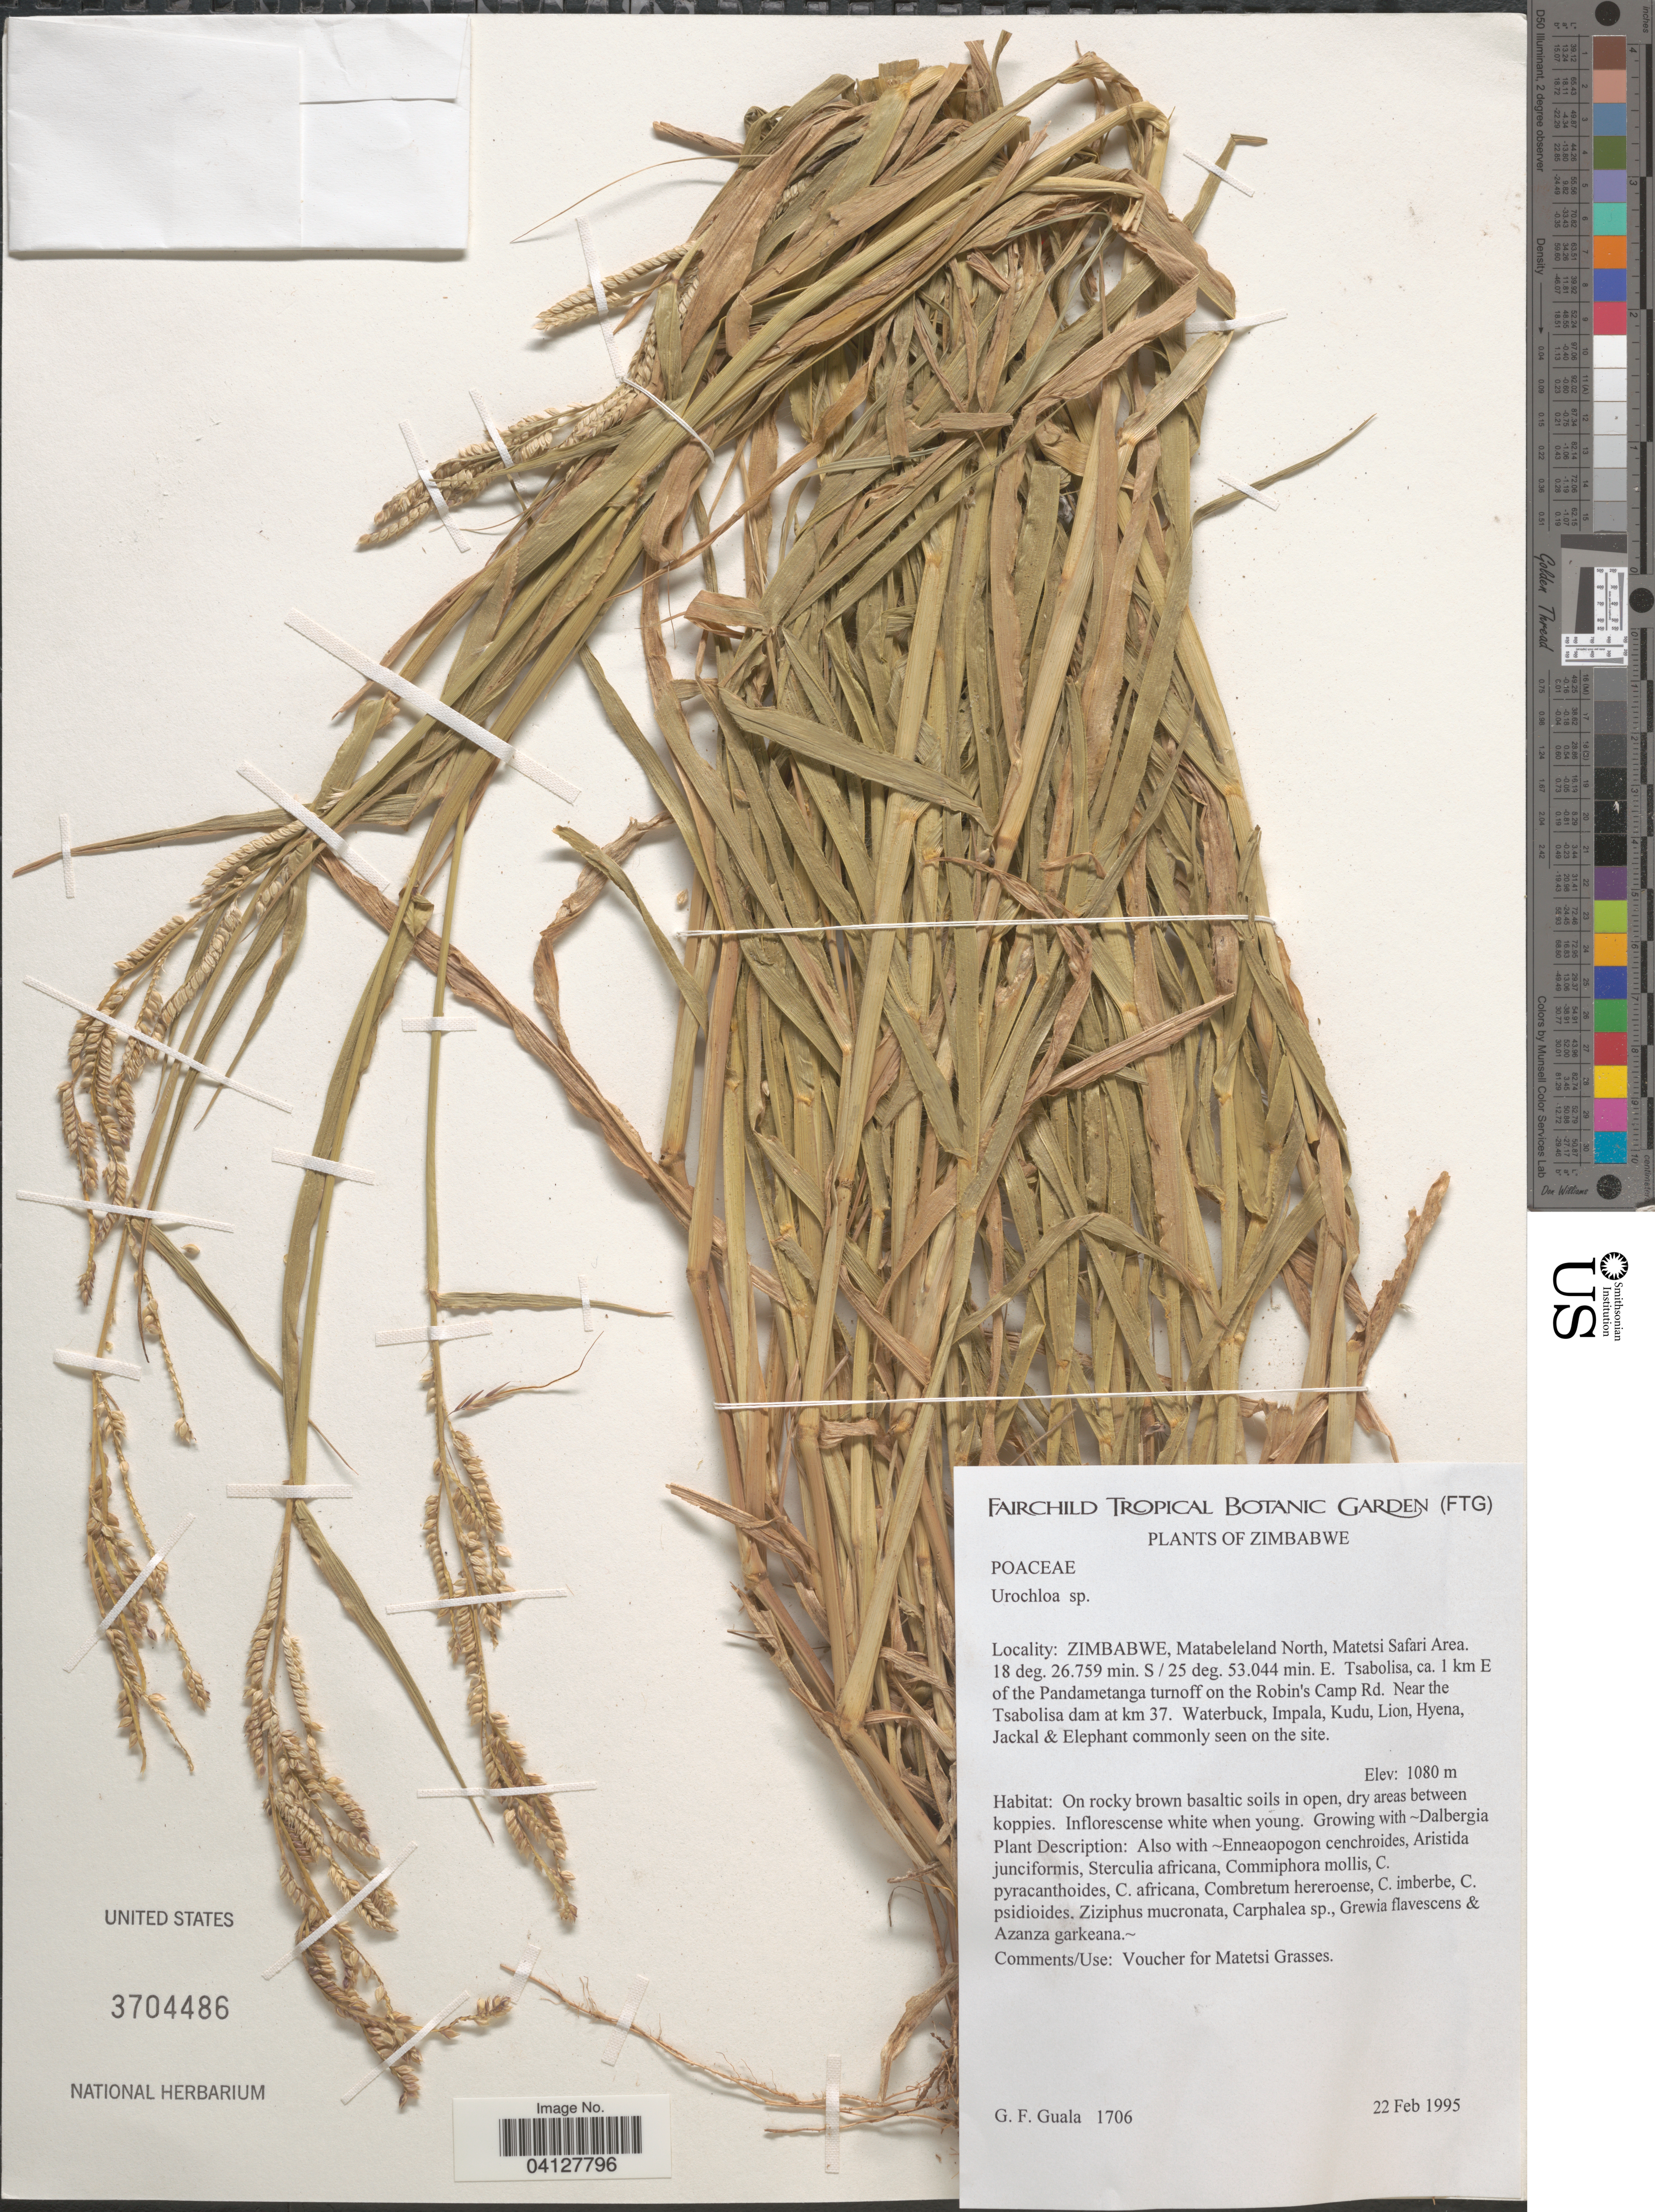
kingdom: Plantae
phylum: Tracheophyta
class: Liliopsida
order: Poales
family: Poaceae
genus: Urochloa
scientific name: Urochloa sp.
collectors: G. Guala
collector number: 1706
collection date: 1995-02-22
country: Zimbabwe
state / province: Matabeleland North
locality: Matetsi Safari Area. Tsabolisa, ca. 1 km E of the Pandametanga turnoff on the Robin's Camp Rd. Near the Tsabolisa dam at km 37.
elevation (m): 1080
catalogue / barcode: US 3704486